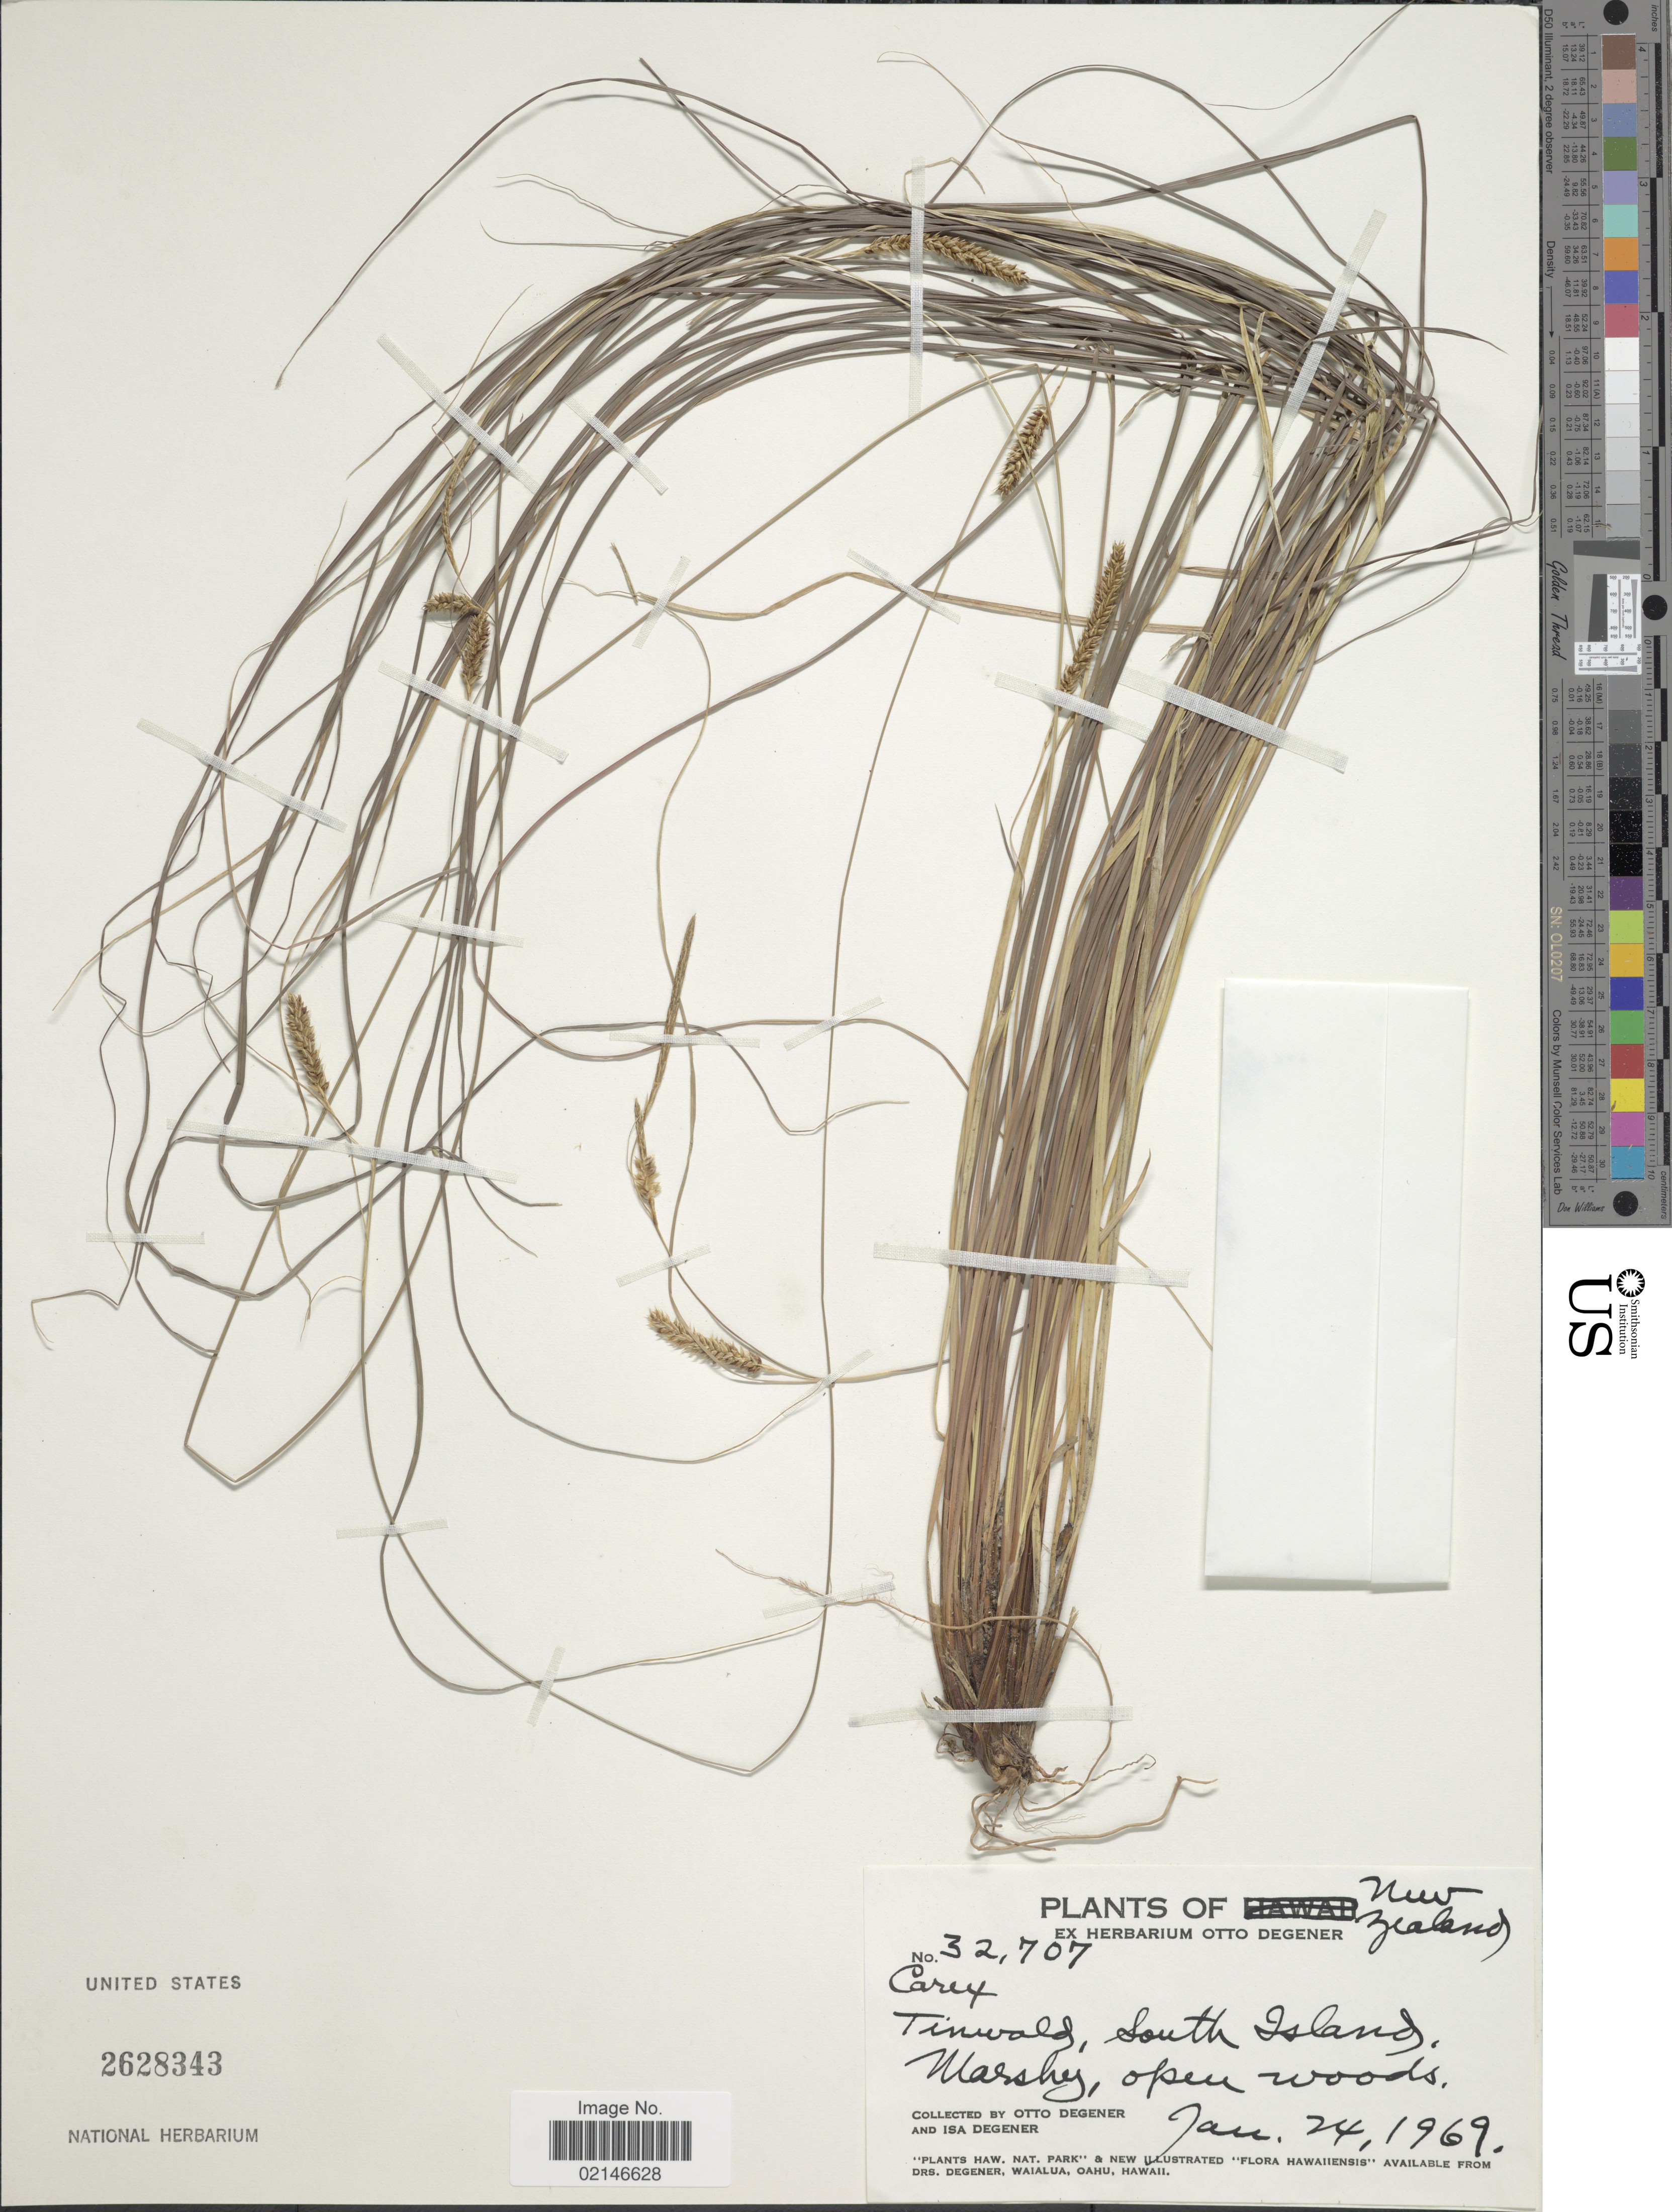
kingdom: Plantae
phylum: Tracheophyta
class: Liliopsida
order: Poales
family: Cyperaceae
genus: Carex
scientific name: Carex sp.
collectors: O. Degener & I. Degener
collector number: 32707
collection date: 1969-01-24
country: New Zealand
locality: Tinwald, South Island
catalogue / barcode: US 2628343